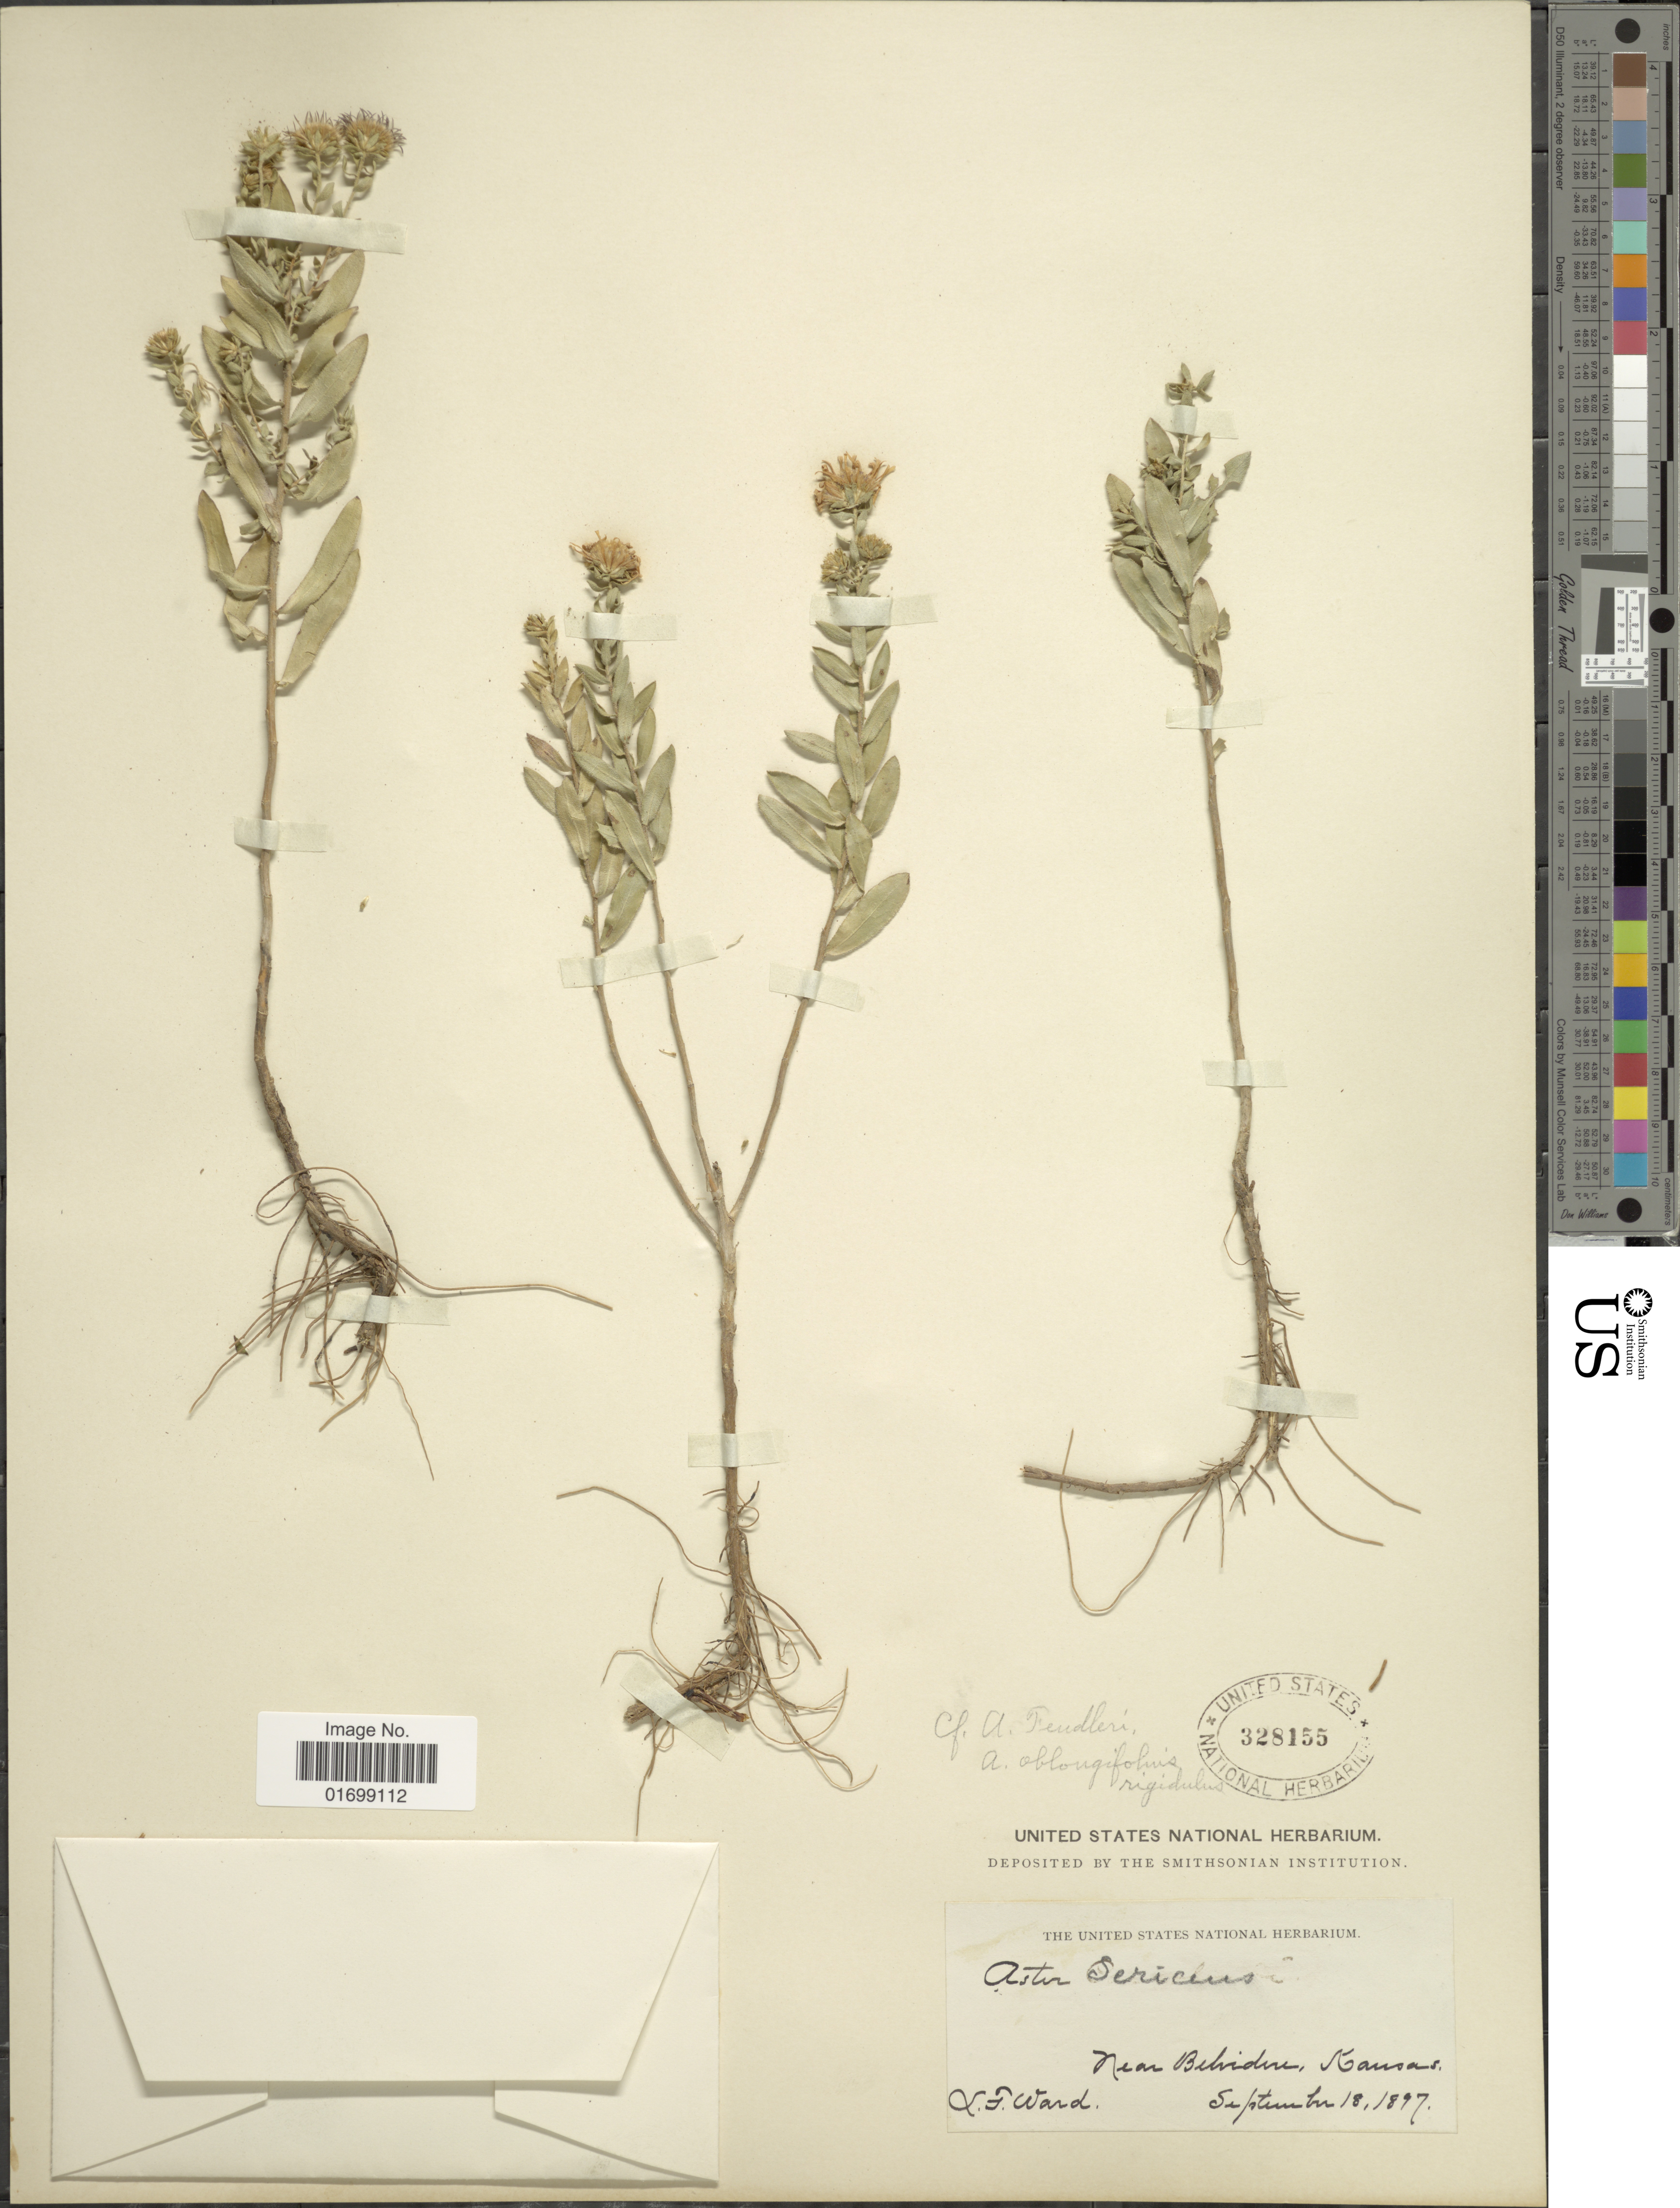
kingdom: Plantae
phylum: Tracheophyta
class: Magnoliopsida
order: Asterales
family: Asteraceae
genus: Symphyotrichum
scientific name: Symphyotrichum fendleri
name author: (A. Gray) G.L. Nesom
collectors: L. Ward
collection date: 1897-09-18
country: United States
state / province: Kansas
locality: Near Belvidere.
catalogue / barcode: US 328155